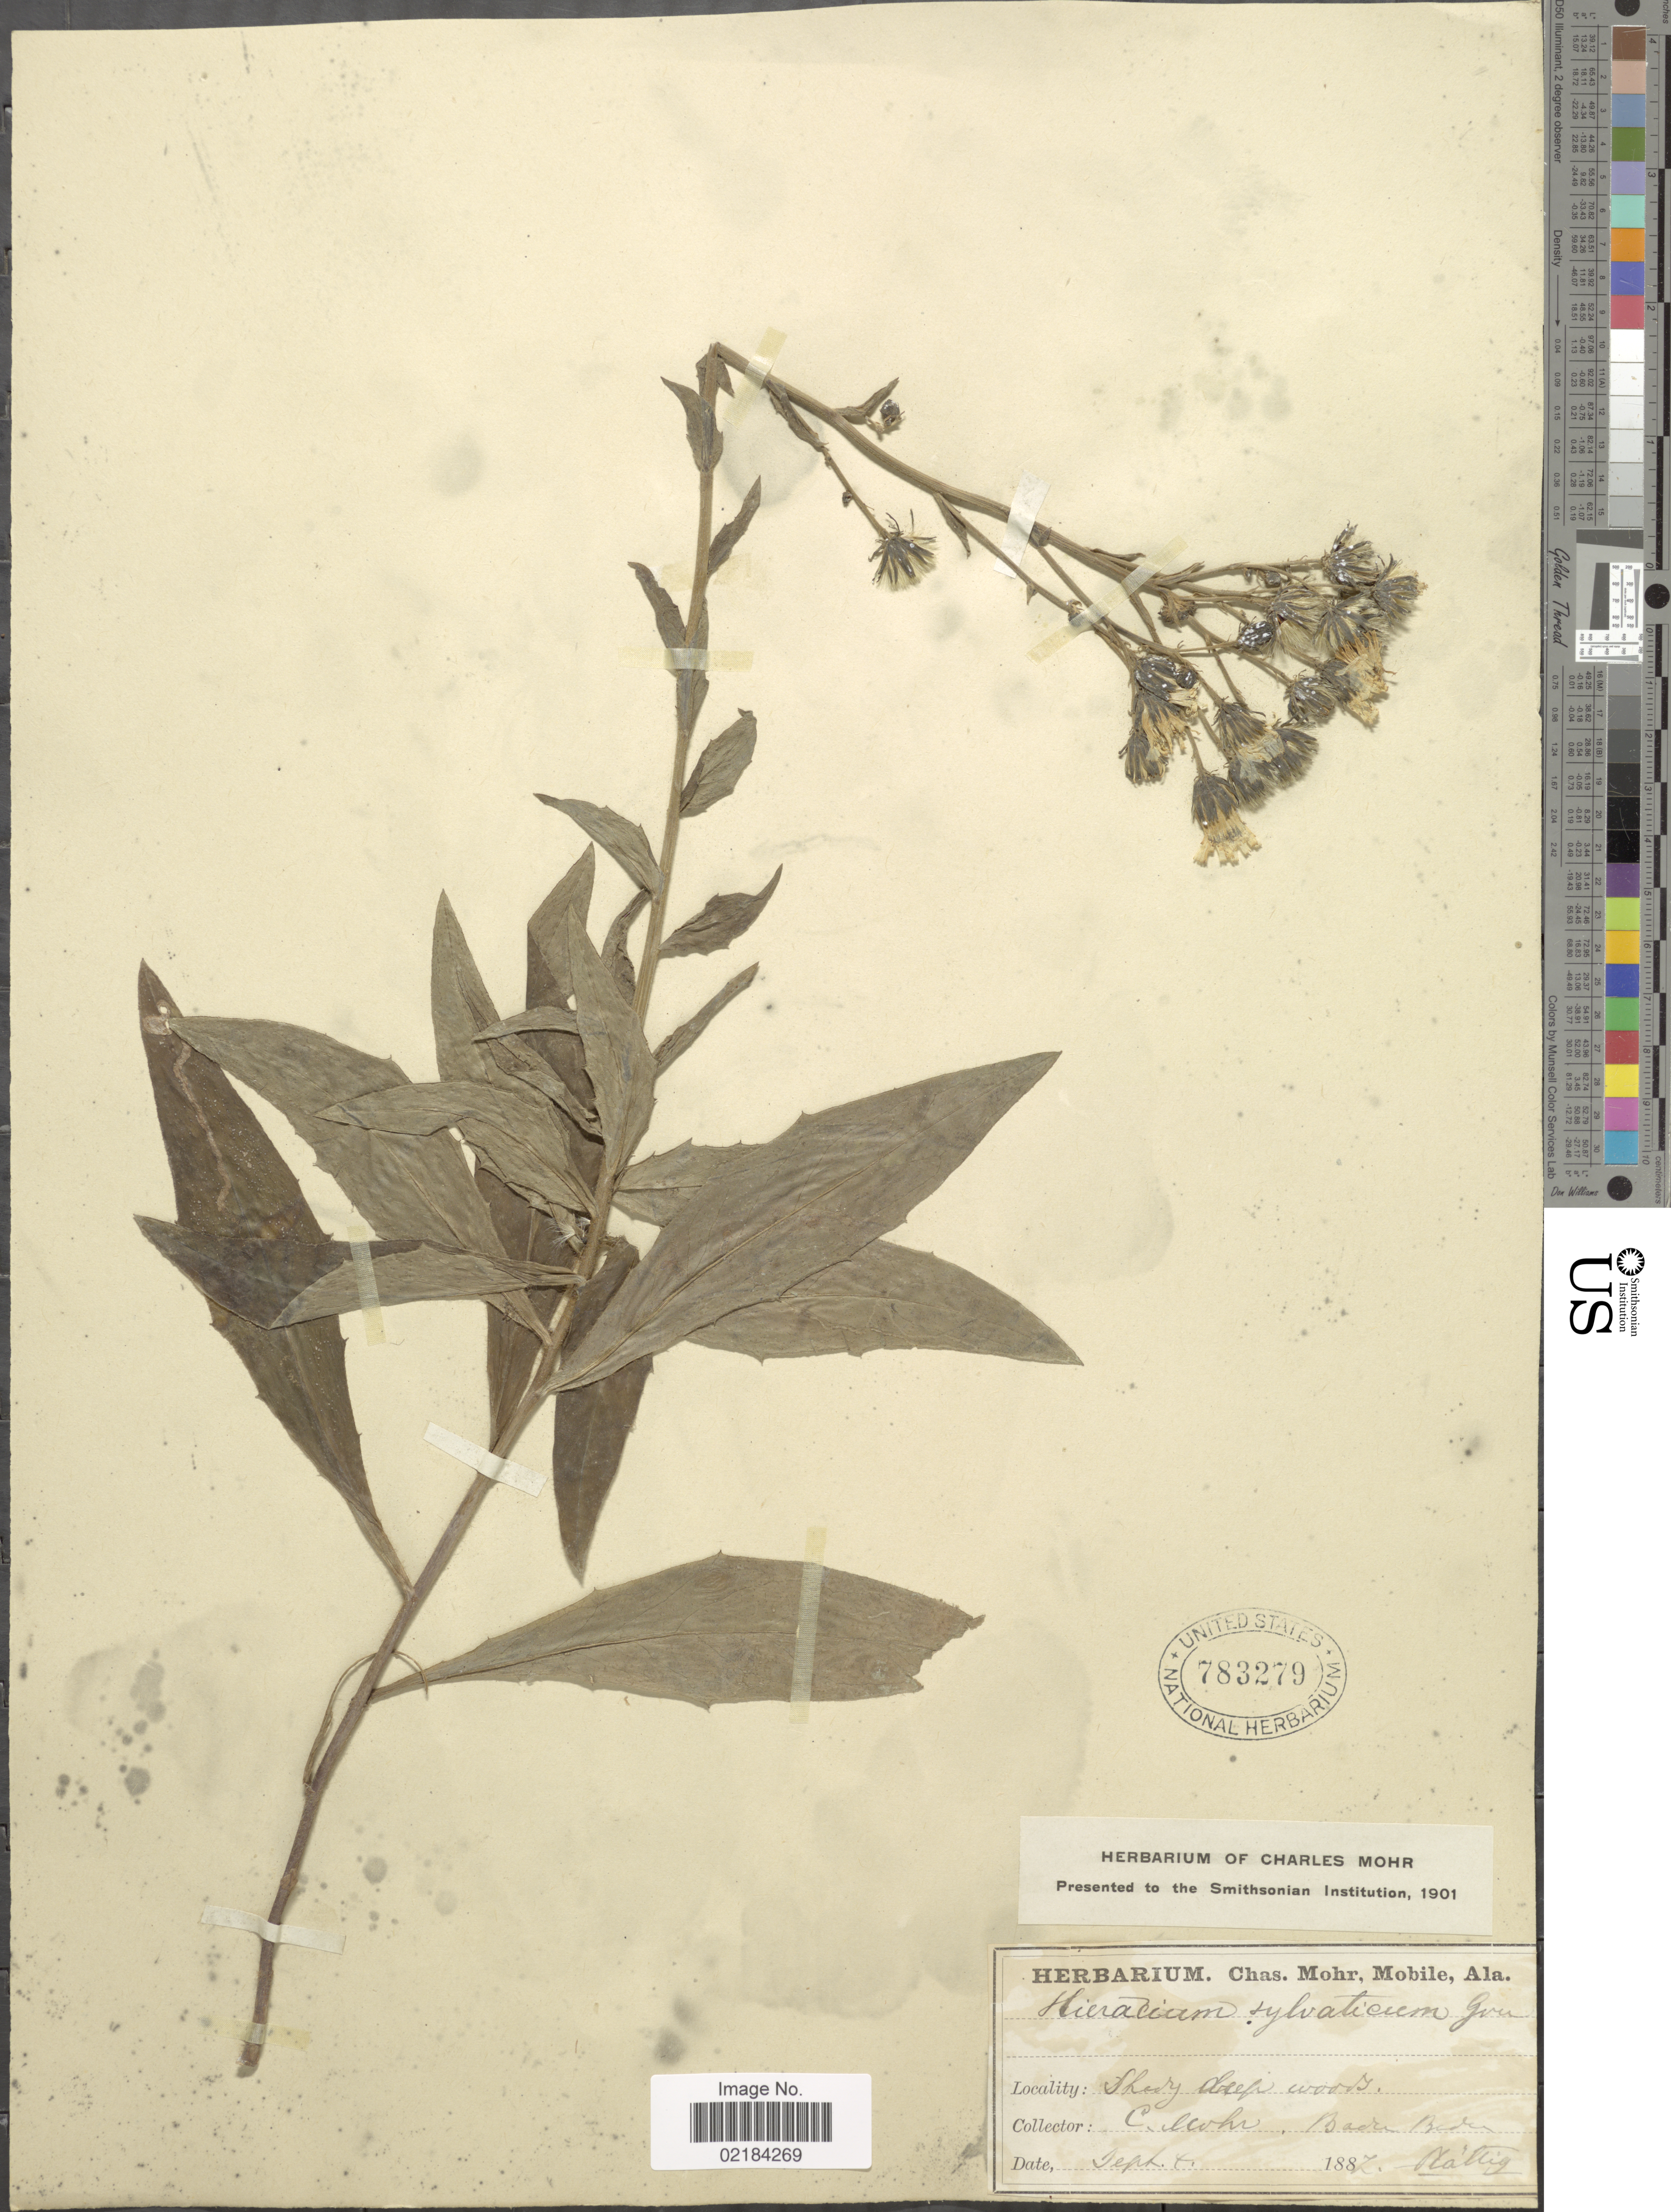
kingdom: Plantae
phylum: Tracheophyta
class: Magnoliopsida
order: Asterales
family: Asteraceae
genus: Hieracium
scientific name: Hieracium sylvaticum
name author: (L.) Gouan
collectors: C. T. Mohr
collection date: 1882-09-07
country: Germany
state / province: Baden-württemberg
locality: Baden Baden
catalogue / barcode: US 783279